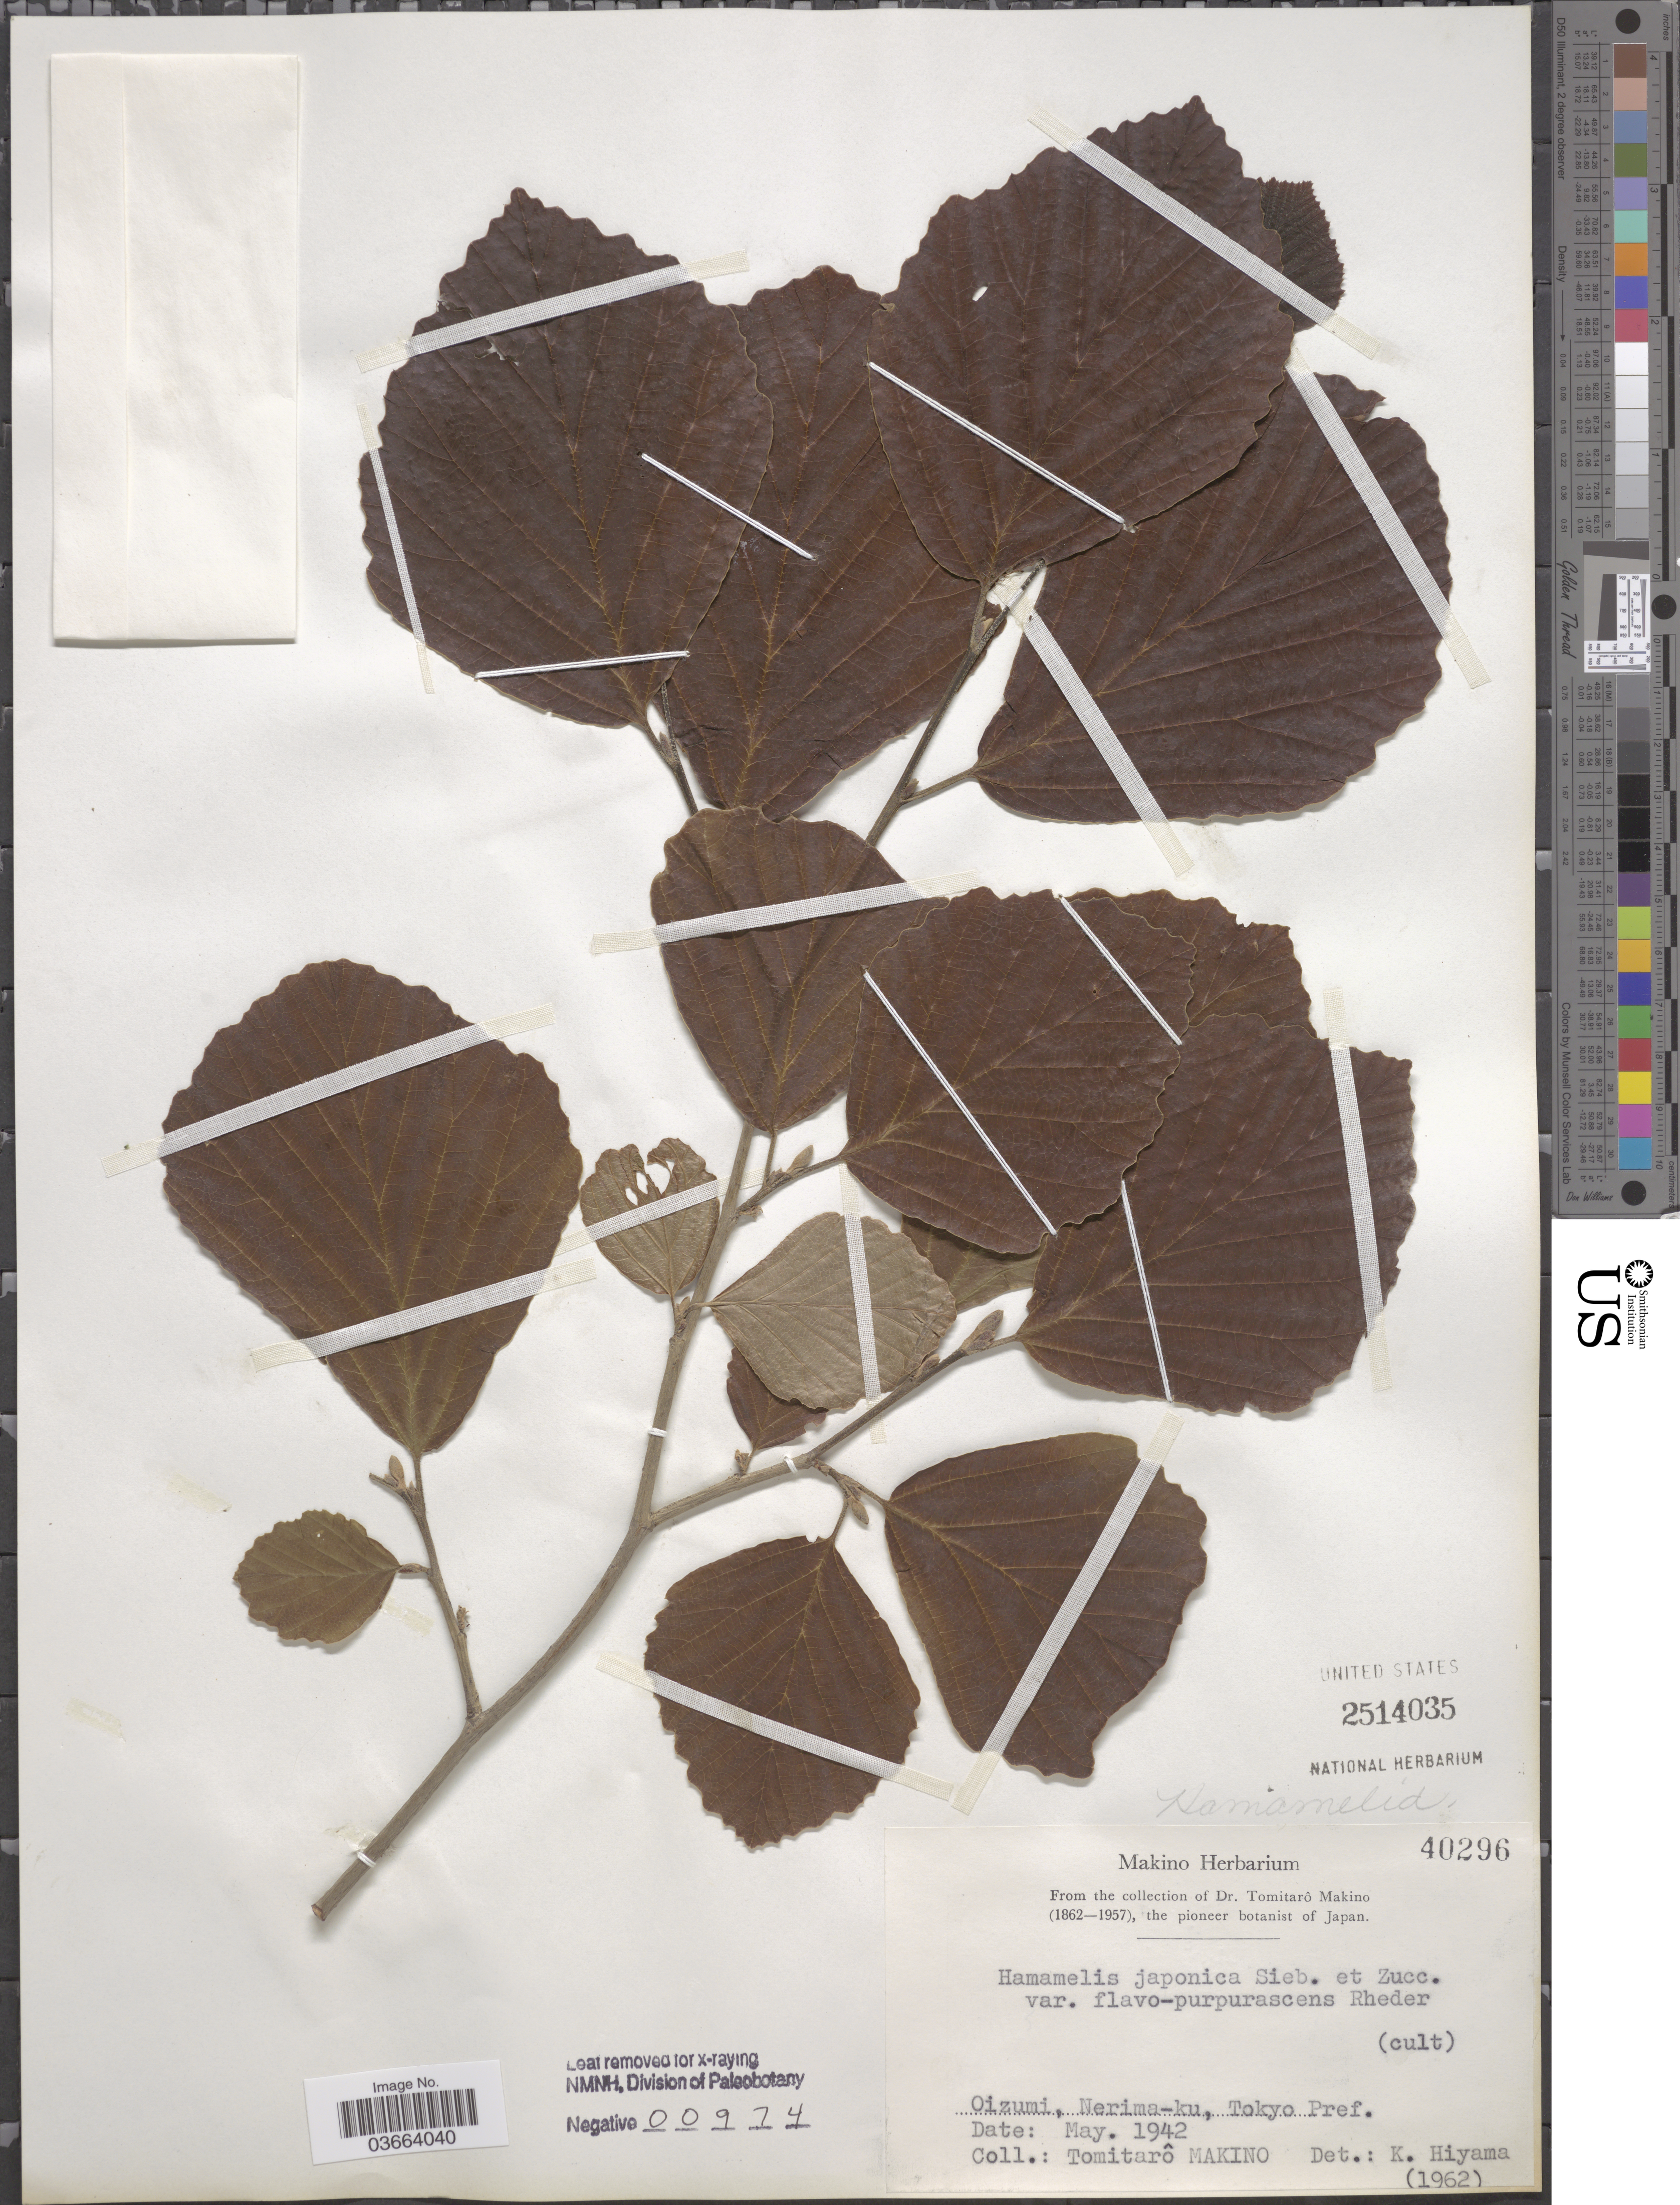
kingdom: Plantae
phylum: Tracheophyta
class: Magnoliopsida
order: Saxifragales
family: Hamamelidaceae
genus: Hamamelis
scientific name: Hamamelis japonica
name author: Siebold & Zucc.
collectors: T. Makino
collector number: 40296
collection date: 1942-05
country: Japan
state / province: Tokyo, Federal City of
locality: Oizumi, Nerima-ku, Tokyo Pref.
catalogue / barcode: US 2514035